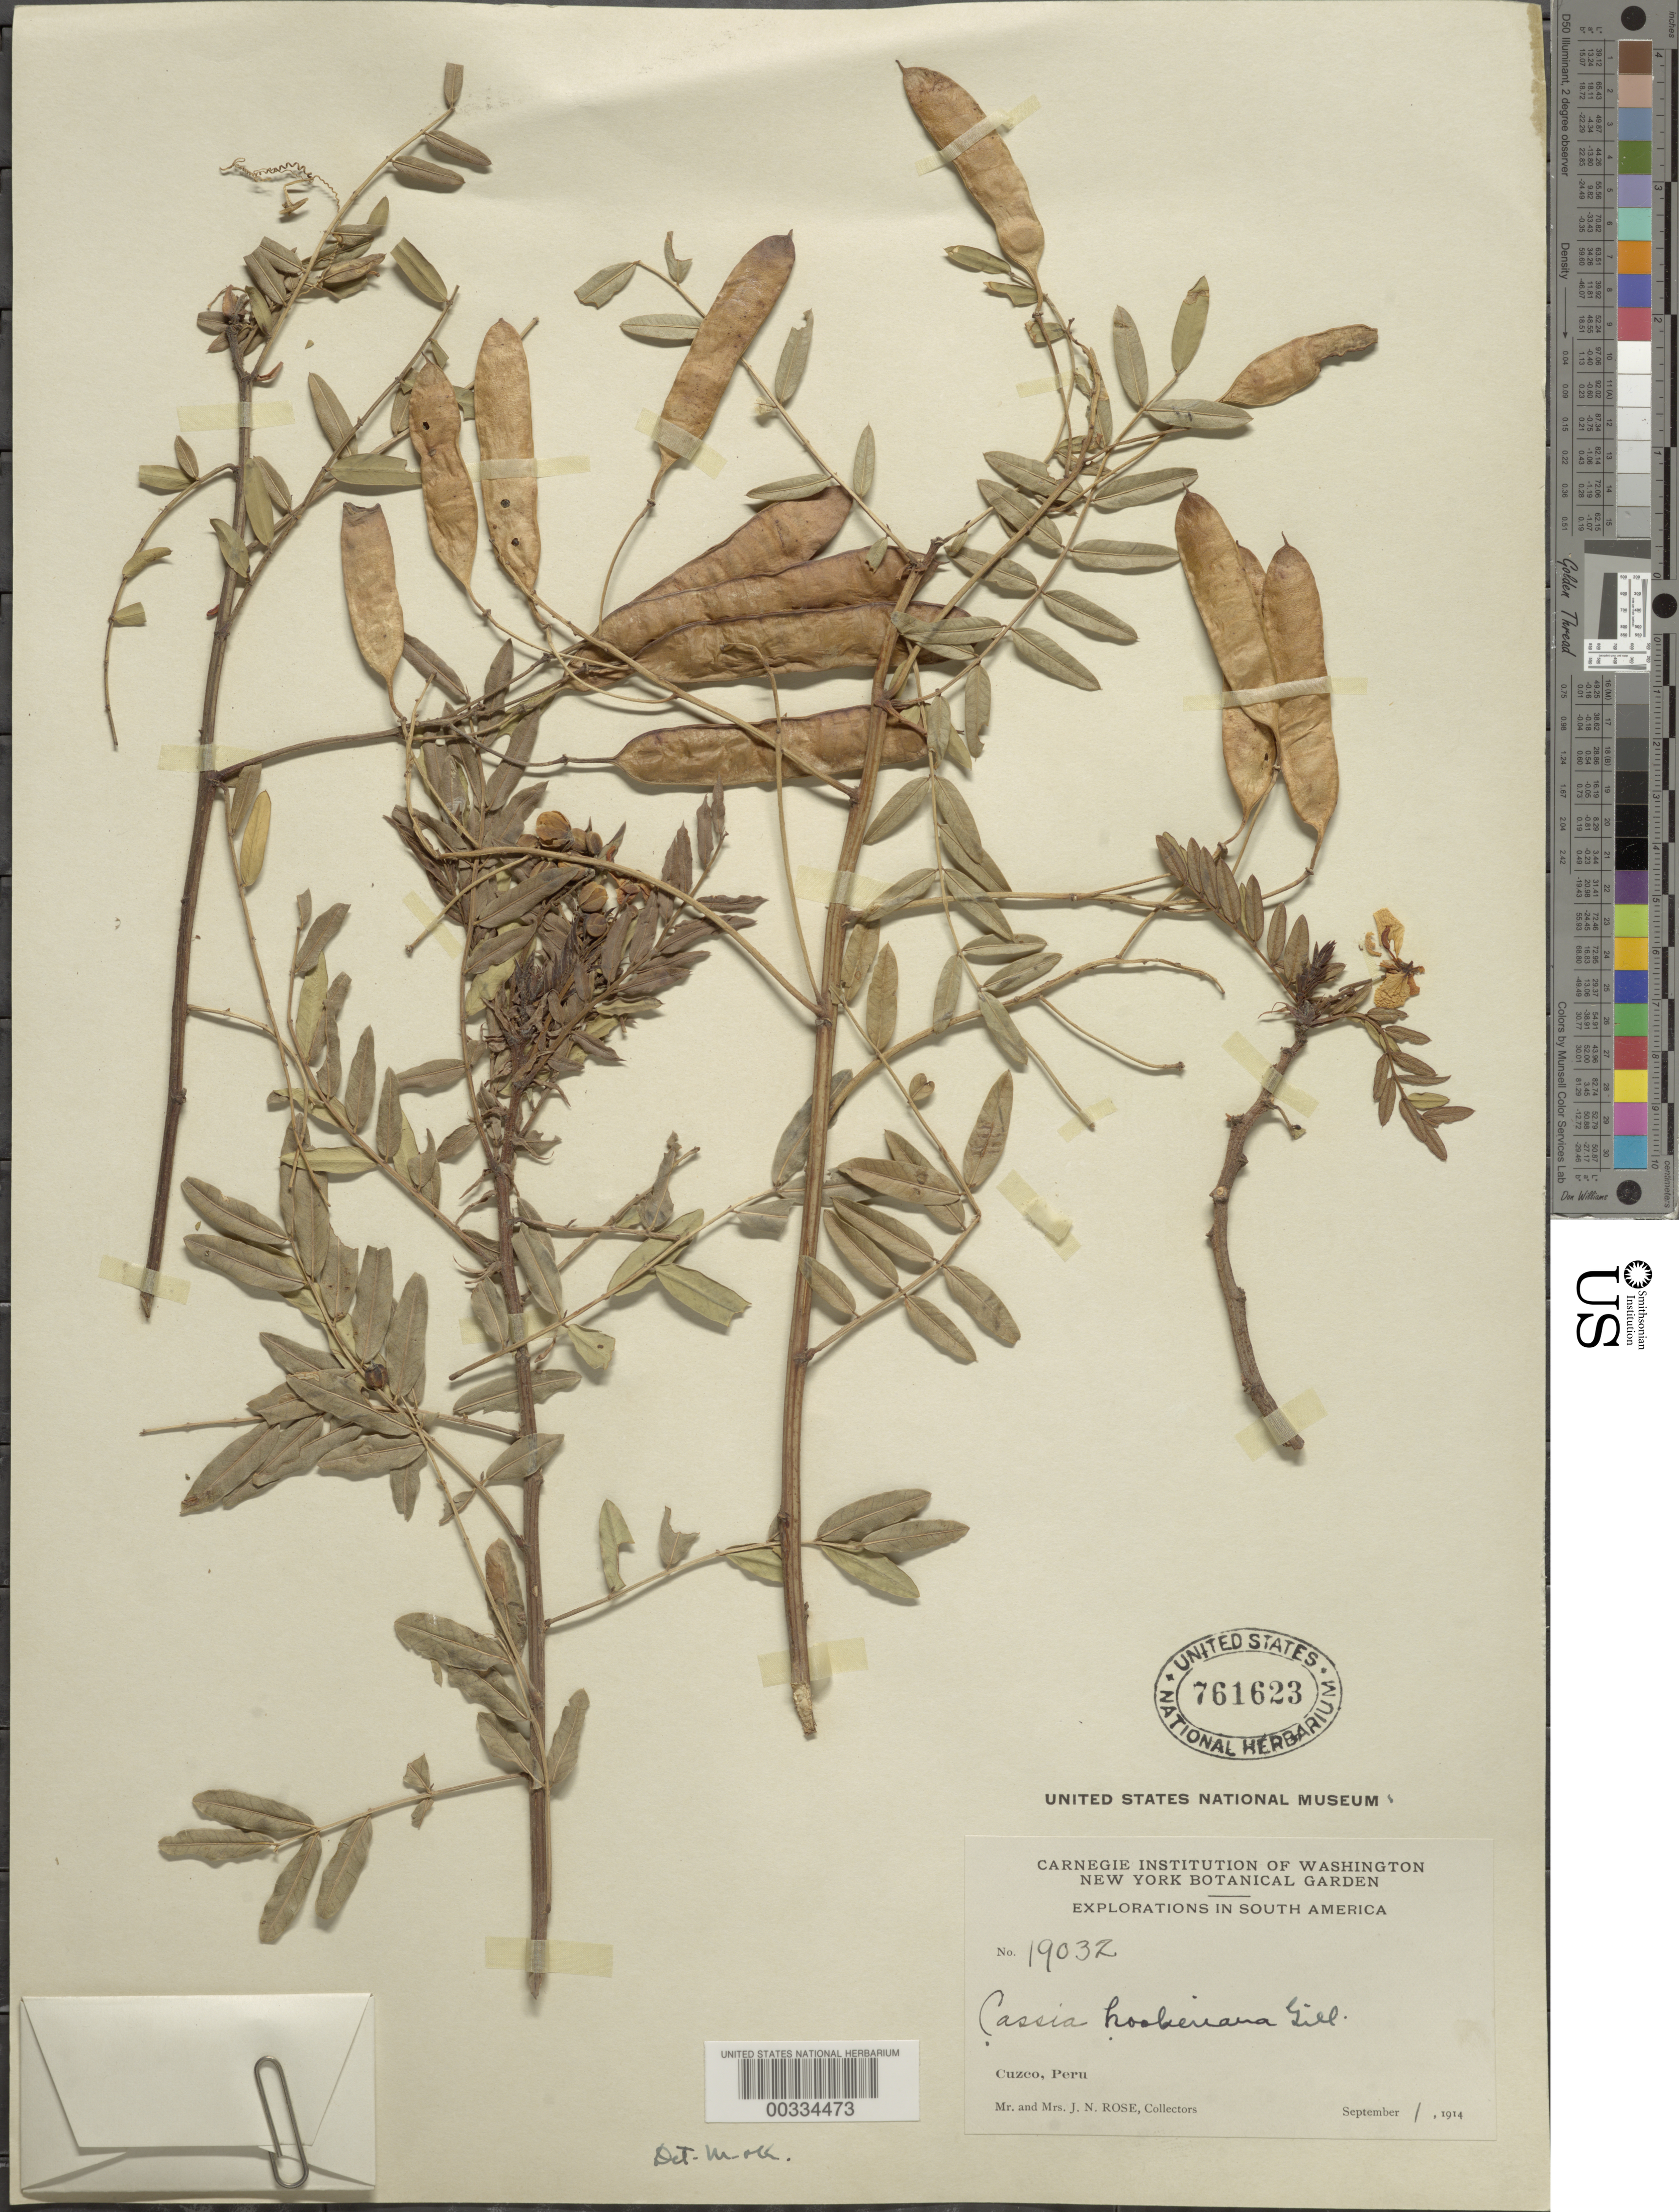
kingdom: Plantae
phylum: Tracheophyta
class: Magnoliopsida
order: Fabales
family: Fabaceae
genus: Senna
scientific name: Senna hookeriana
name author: Vatke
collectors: J. N. Rose & J. M. Rose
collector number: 19032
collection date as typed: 01 Sep 1914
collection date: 1914-09-01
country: Peru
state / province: Cusco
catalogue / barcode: US 761623